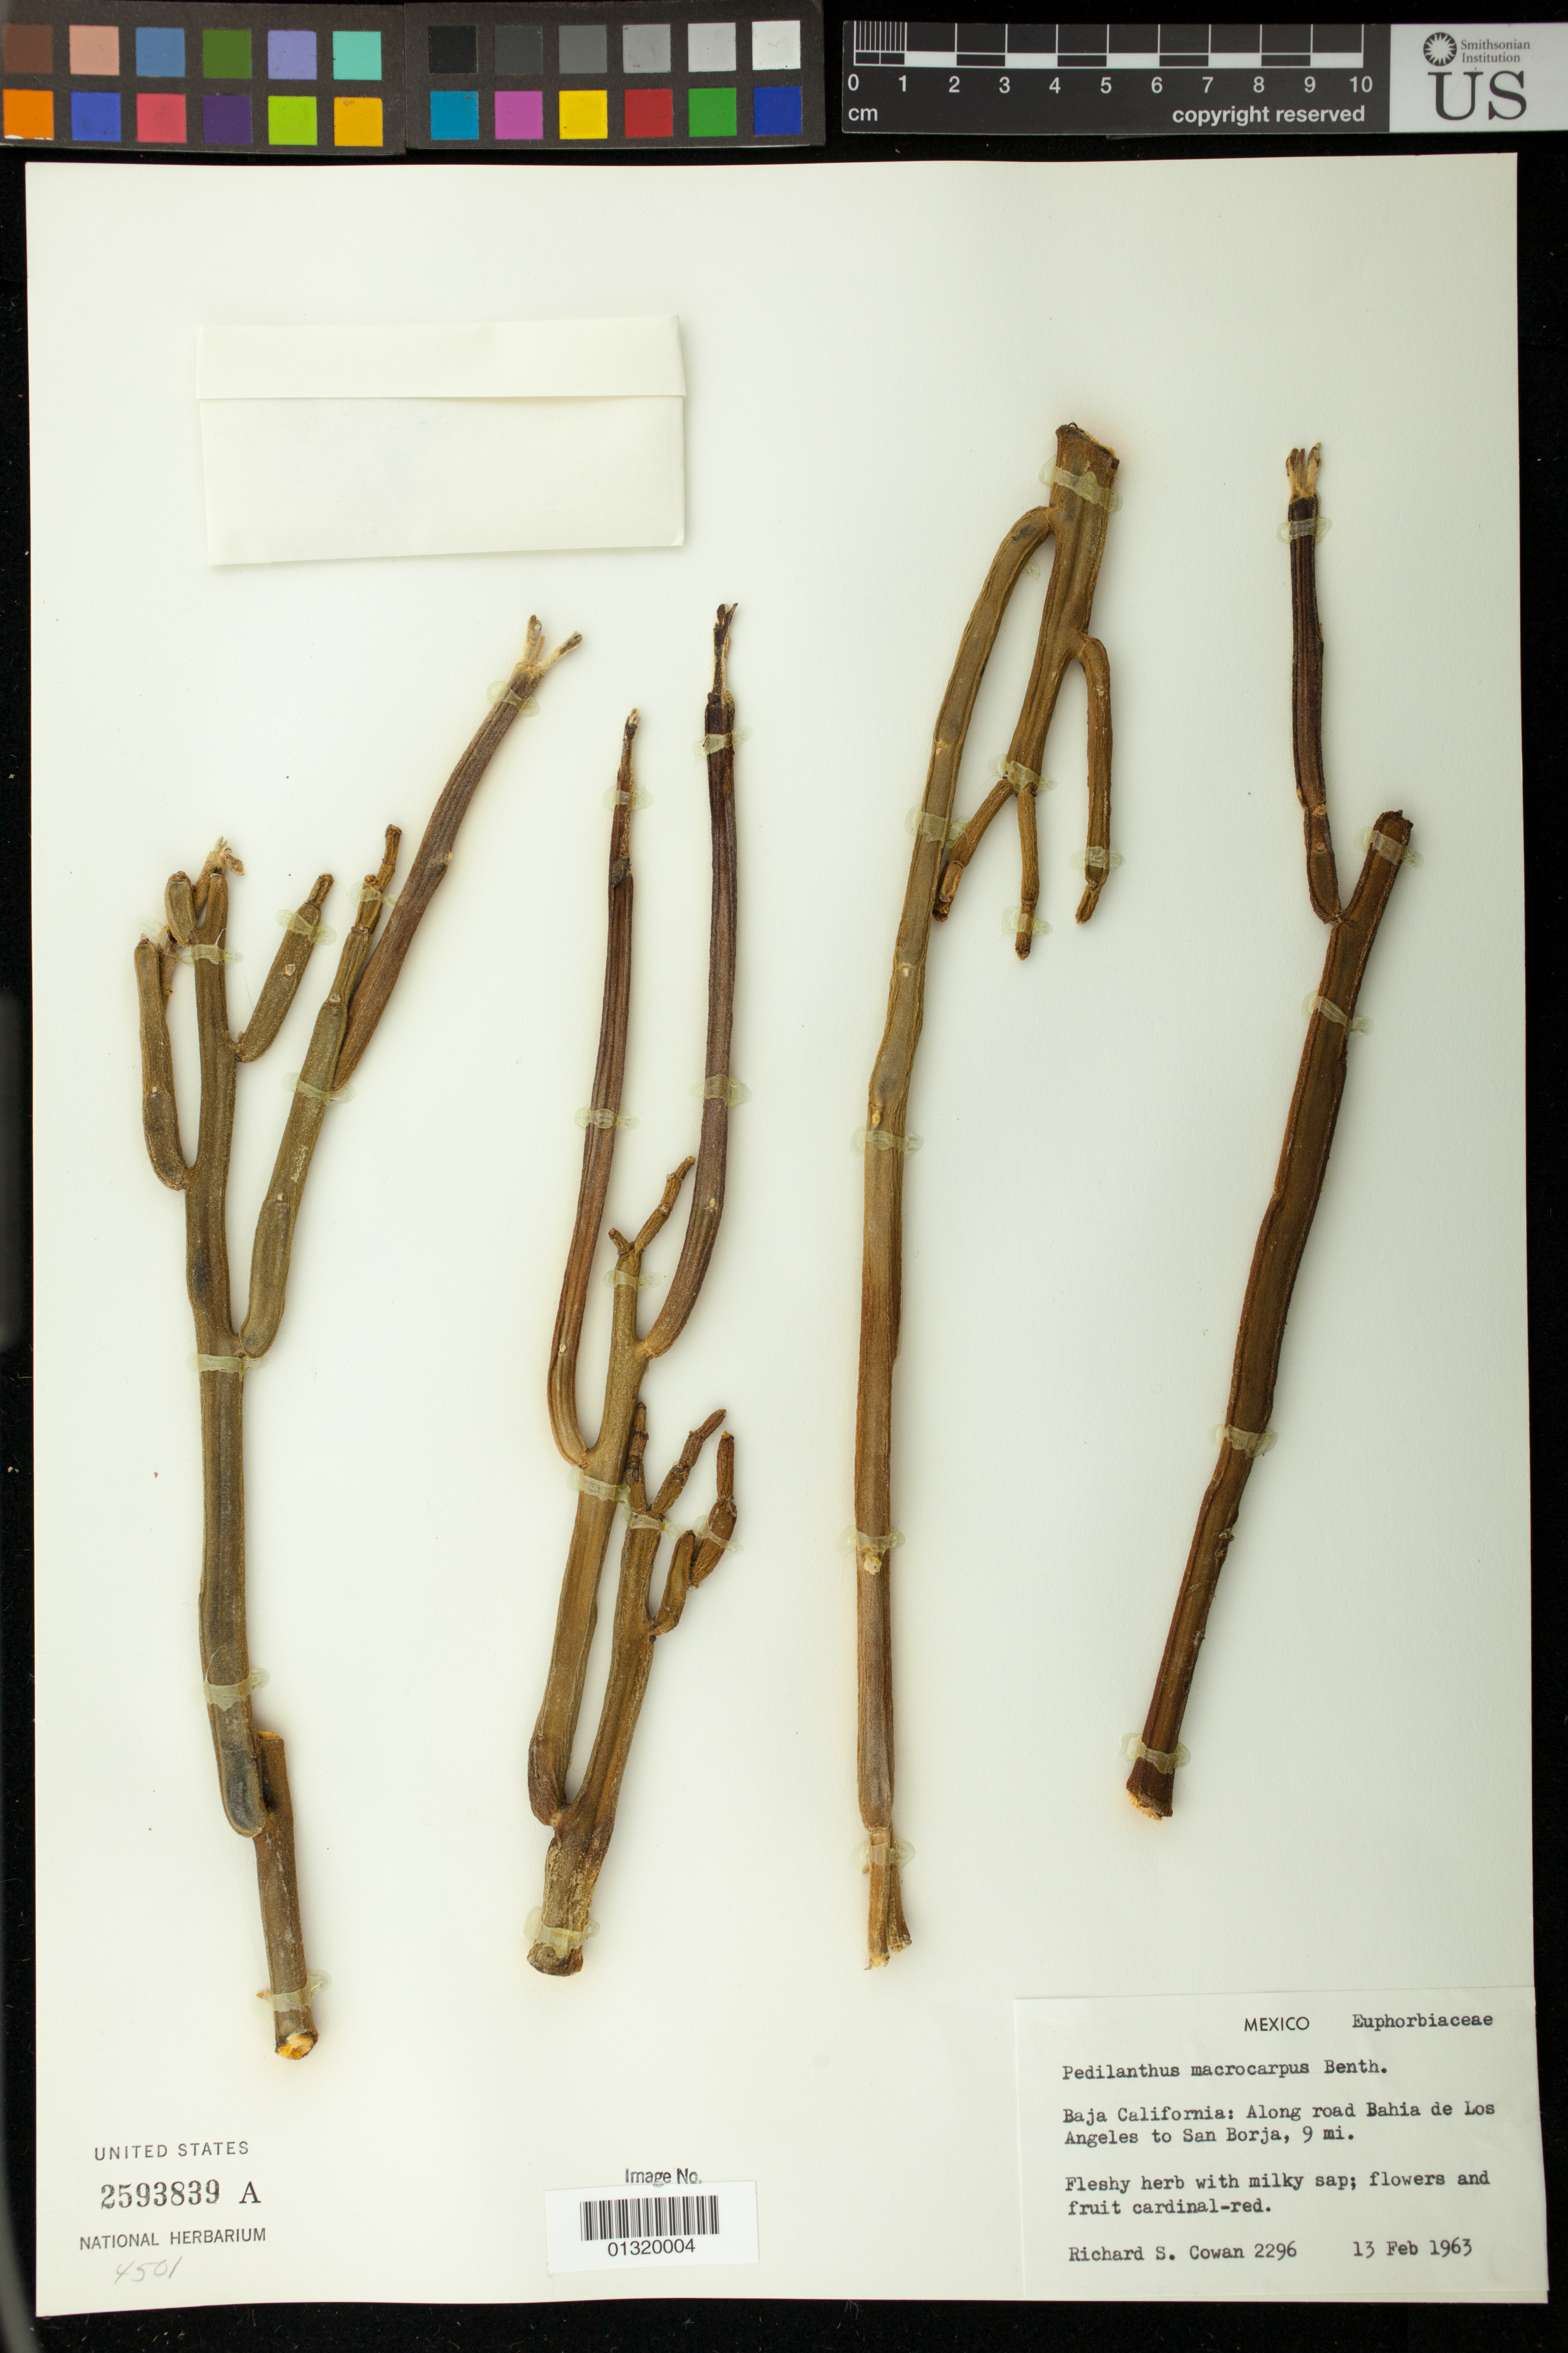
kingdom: Plantae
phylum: Tracheophyta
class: Magnoliopsida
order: Malpighiales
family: Euphorbiaceae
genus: Pedilanthus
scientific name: Pedilanthus macrocarpus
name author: Benth.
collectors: R. S. Cowan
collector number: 2296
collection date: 1963-02-13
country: Mexico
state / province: Baja California Norte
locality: Along road Bahia de Los Angeles to San Borja, 9 mi.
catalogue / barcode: US 2593839A